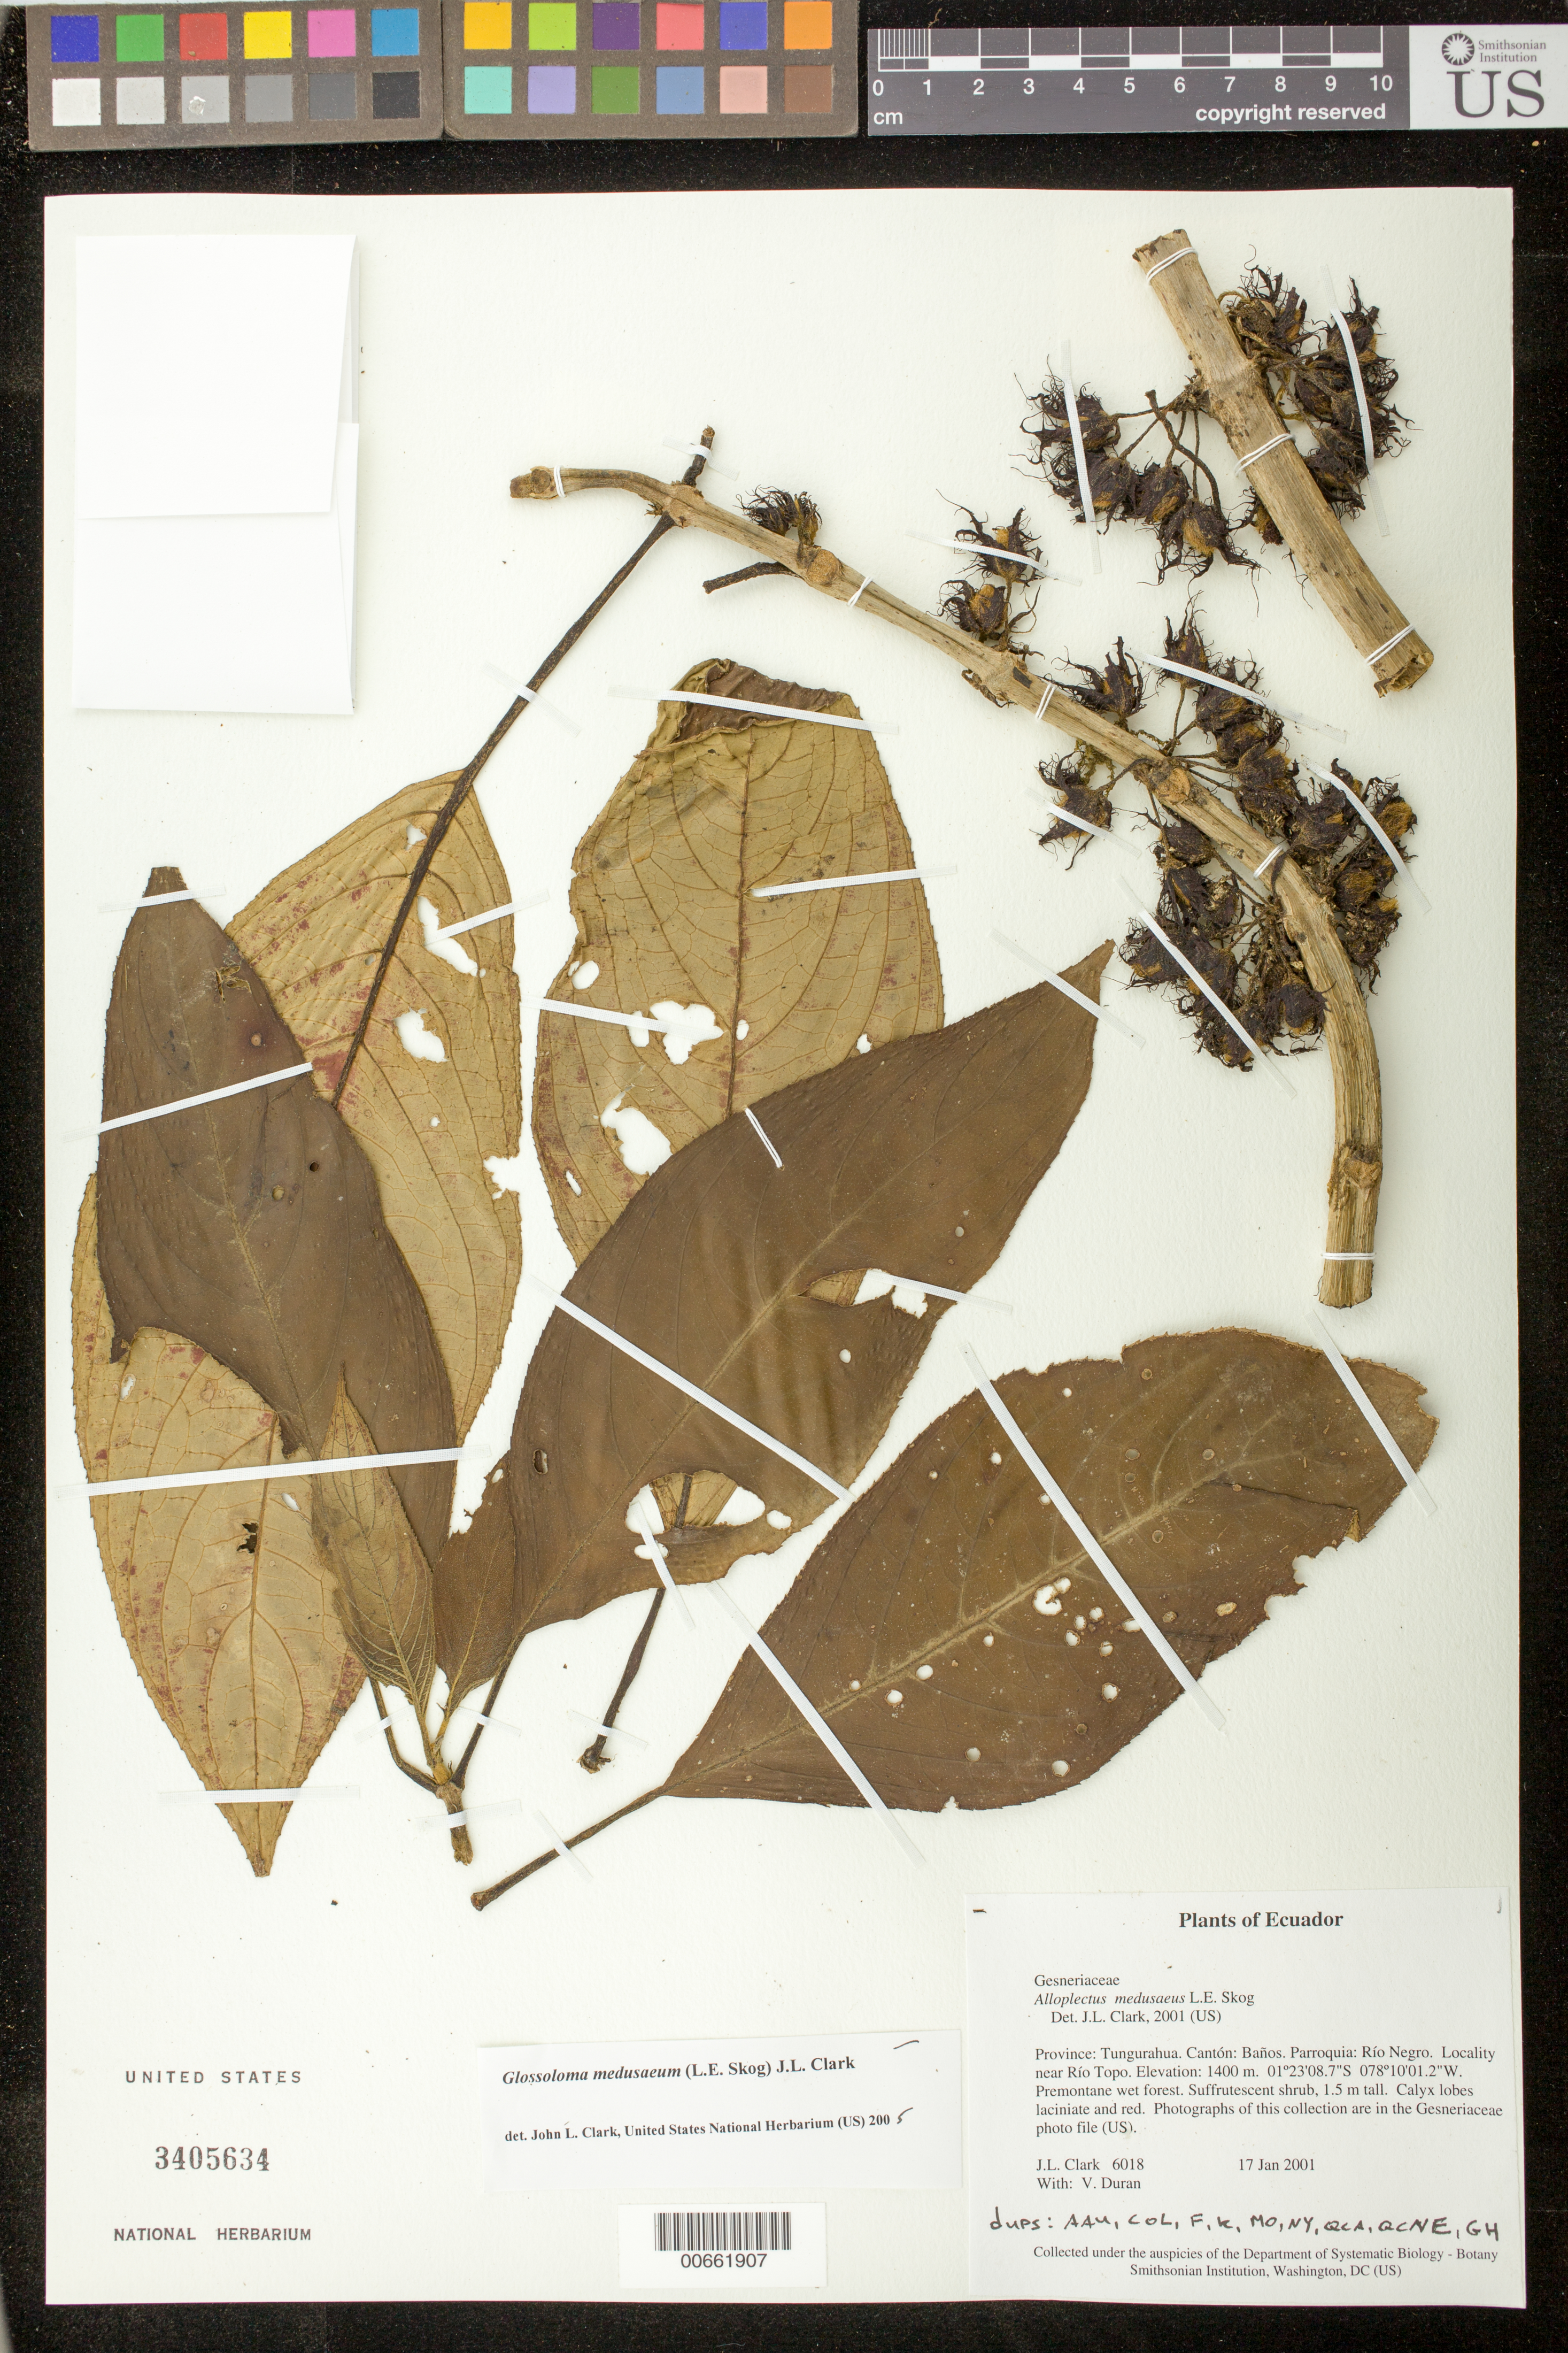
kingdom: Plantae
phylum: Tracheophyta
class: Magnoliopsida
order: Lamiales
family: Gesneriaceae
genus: Glossoloma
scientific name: Glossoloma medusaeum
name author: (L.E. Skog) J.L. Clark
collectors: J. L. Clark & V. Duran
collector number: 6018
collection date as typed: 17 Jan 2001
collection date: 2001-01-17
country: Ecuador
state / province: Tungurahua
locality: Cantón: Baños. Parroquia: Río Negro. Locality near Río Topo.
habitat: Premontane wet forest.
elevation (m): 1400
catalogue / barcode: US 3405634